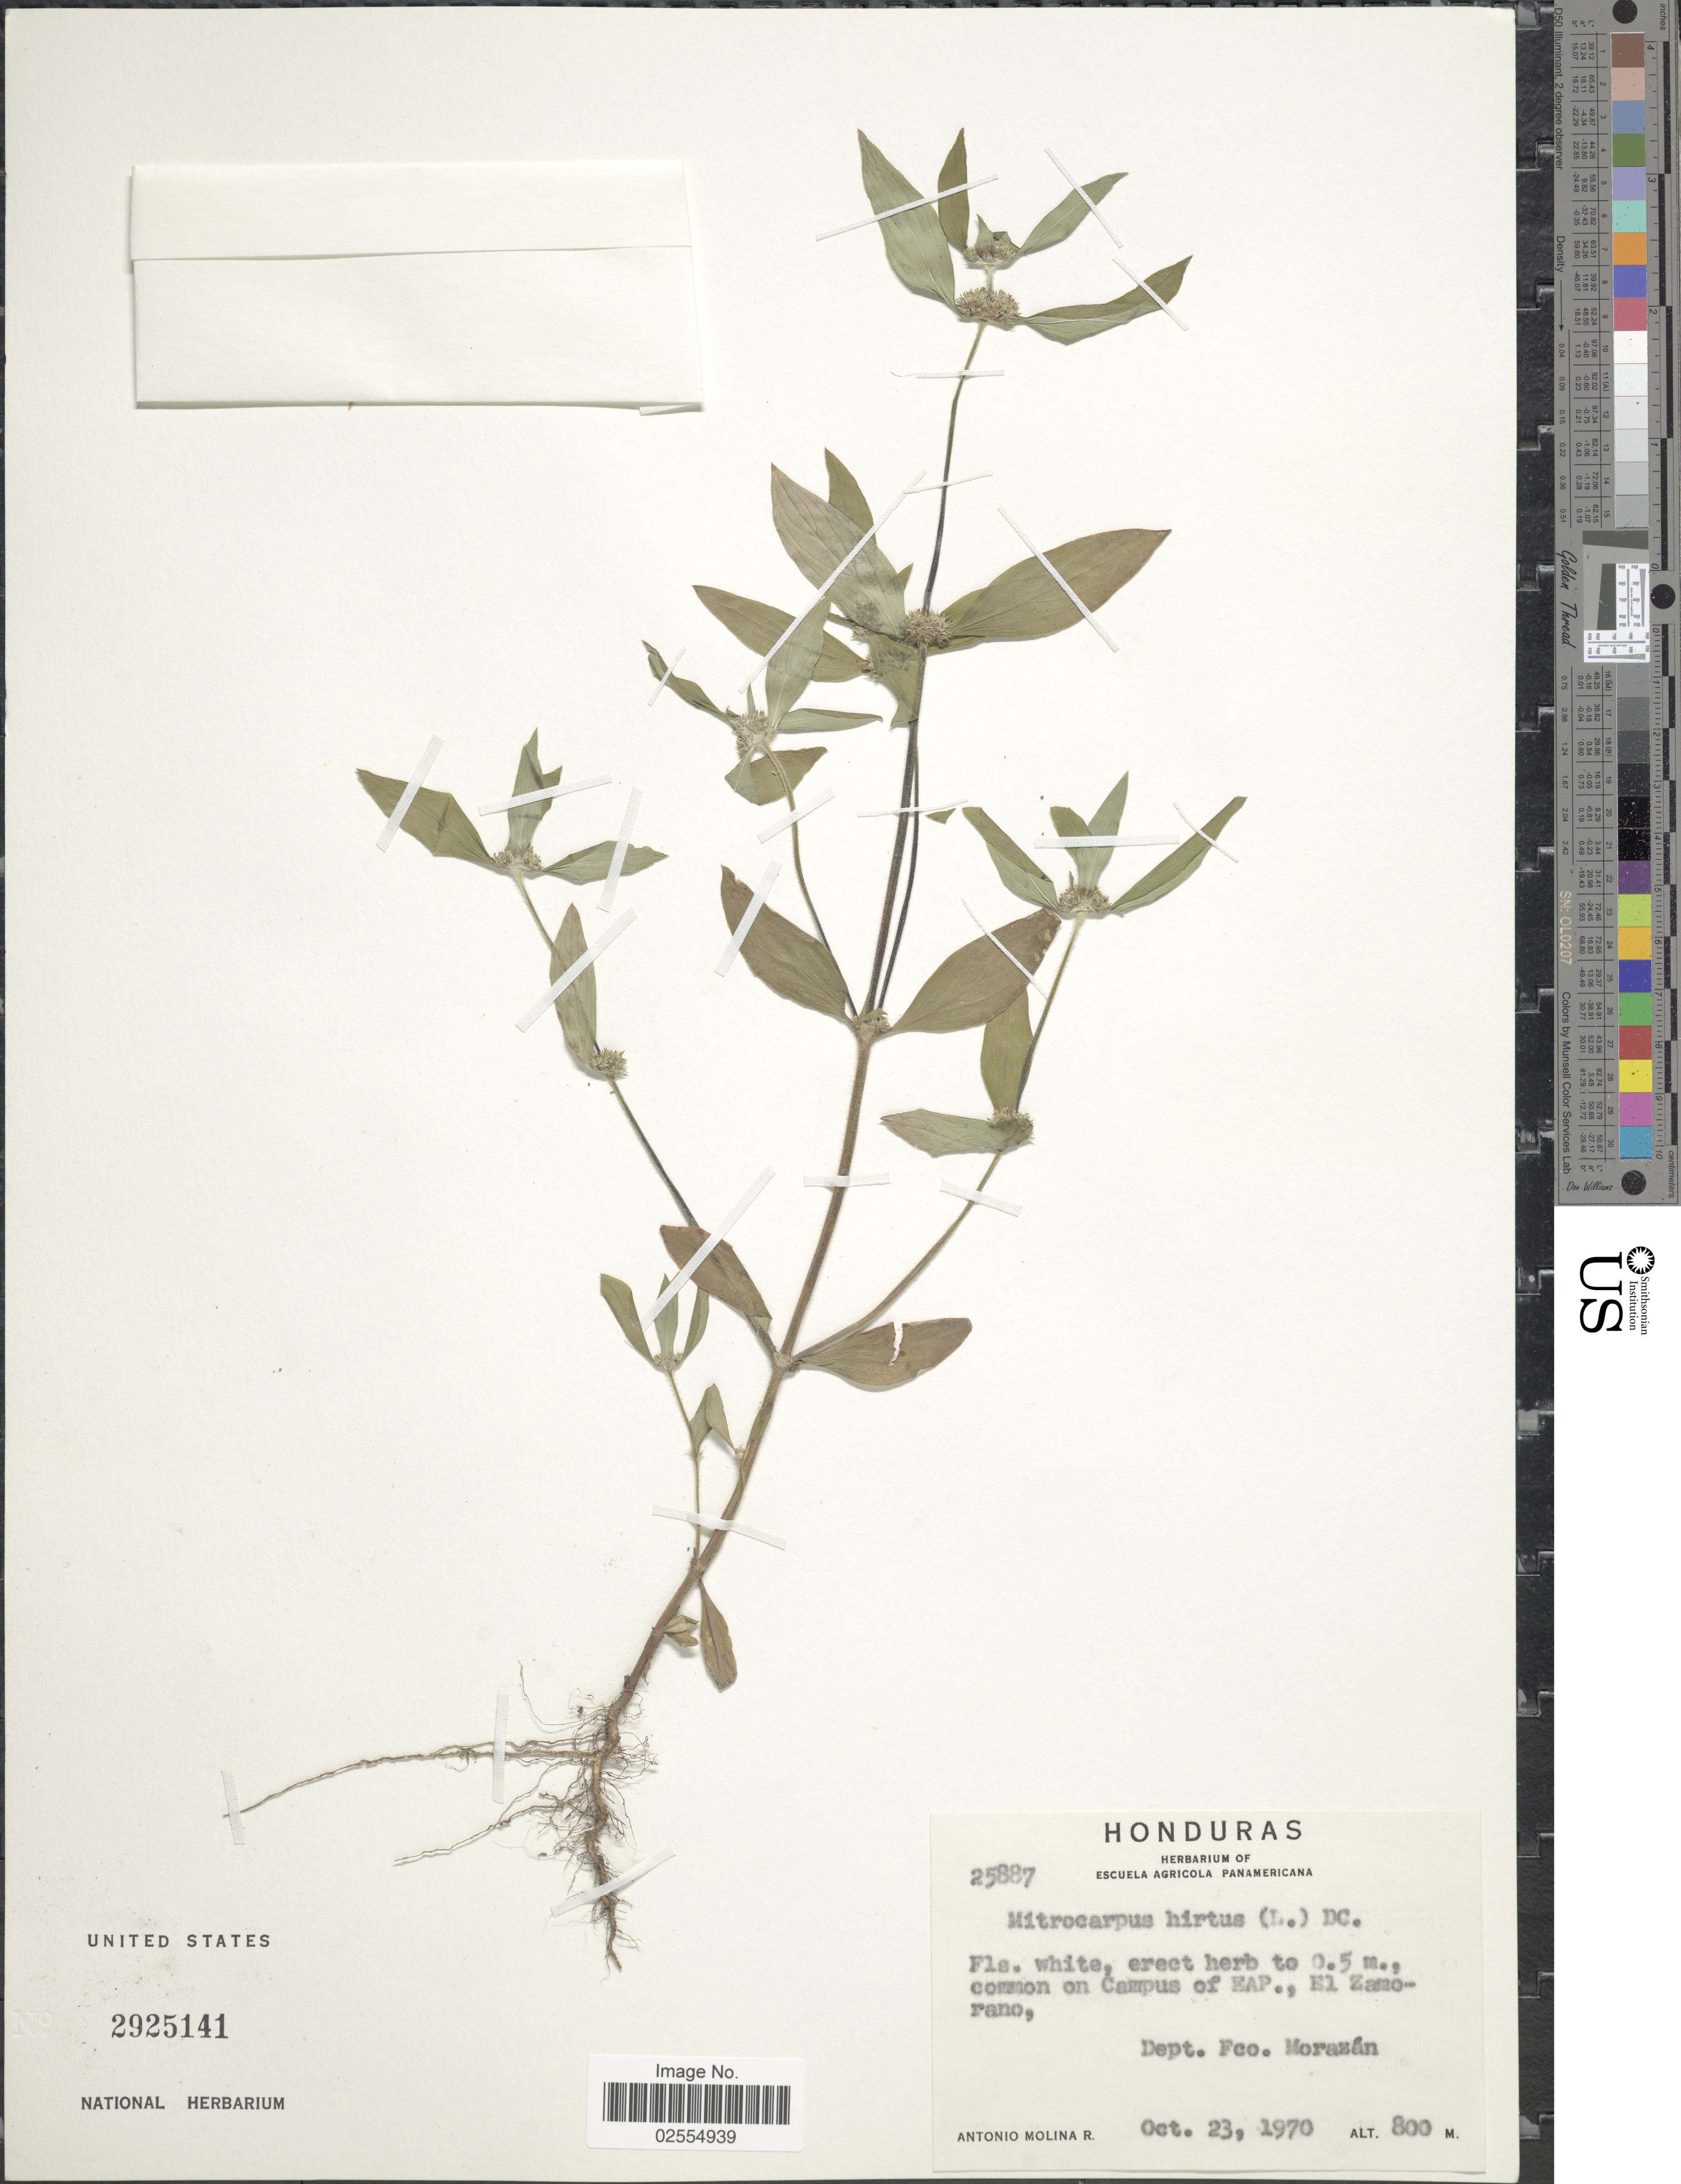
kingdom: Plantae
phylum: Tracheophyta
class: Magnoliopsida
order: Gentianales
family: Rubiaceae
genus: Mitracarpus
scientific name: Mitracarpus hirtus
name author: (L.) DC.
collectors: A. Molina R.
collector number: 25887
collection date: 1970-10-23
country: Honduras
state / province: Fco. Morazán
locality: Campus of EAP., to El Zamorano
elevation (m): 800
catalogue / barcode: US 2925141